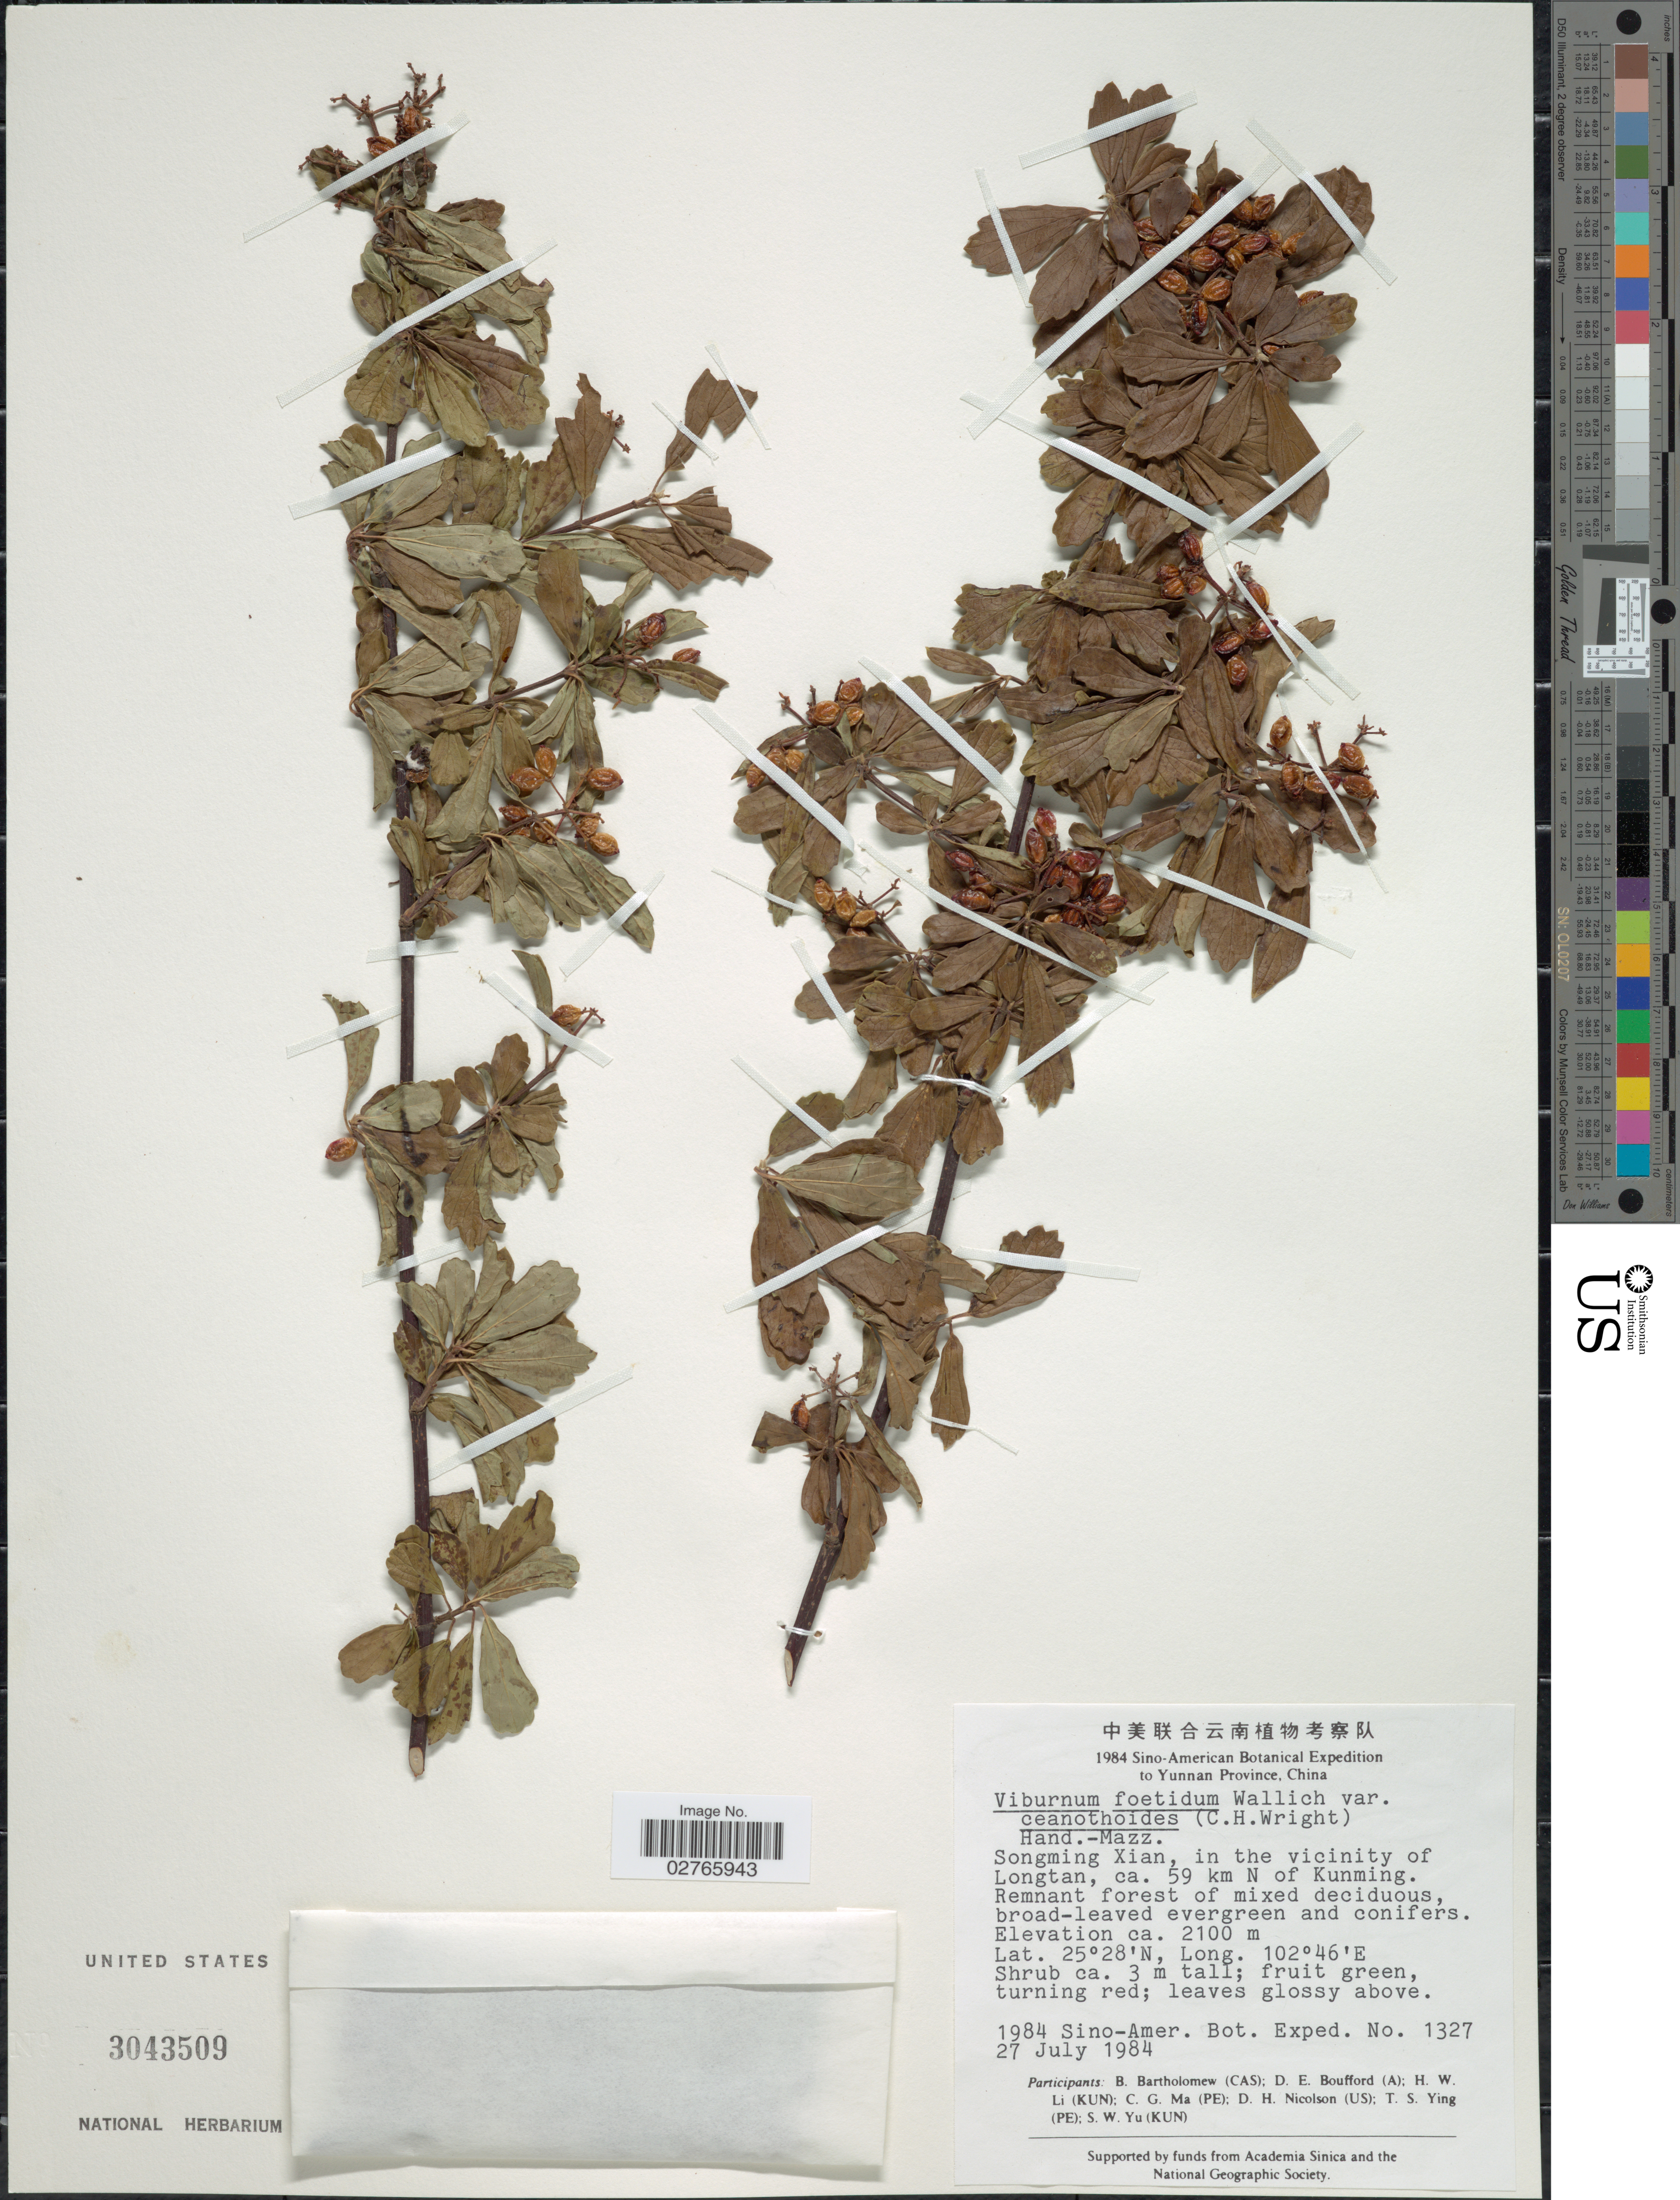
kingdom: Plantae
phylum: Tracheophyta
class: Magnoliopsida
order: Dipsacales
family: Viburnaceae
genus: Viburnum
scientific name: Viburnum foetidum var. ceanothoides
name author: (C.H. Wright) Hand.-Mazz.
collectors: Sino-Amer. Bot. Exped. 1984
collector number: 1327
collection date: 1984-07-27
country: China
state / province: Yunnan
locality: Songming Xian, in the vicinity of Longtan, ca. 59 km N of Kunming.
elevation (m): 2100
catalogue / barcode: US 3043509